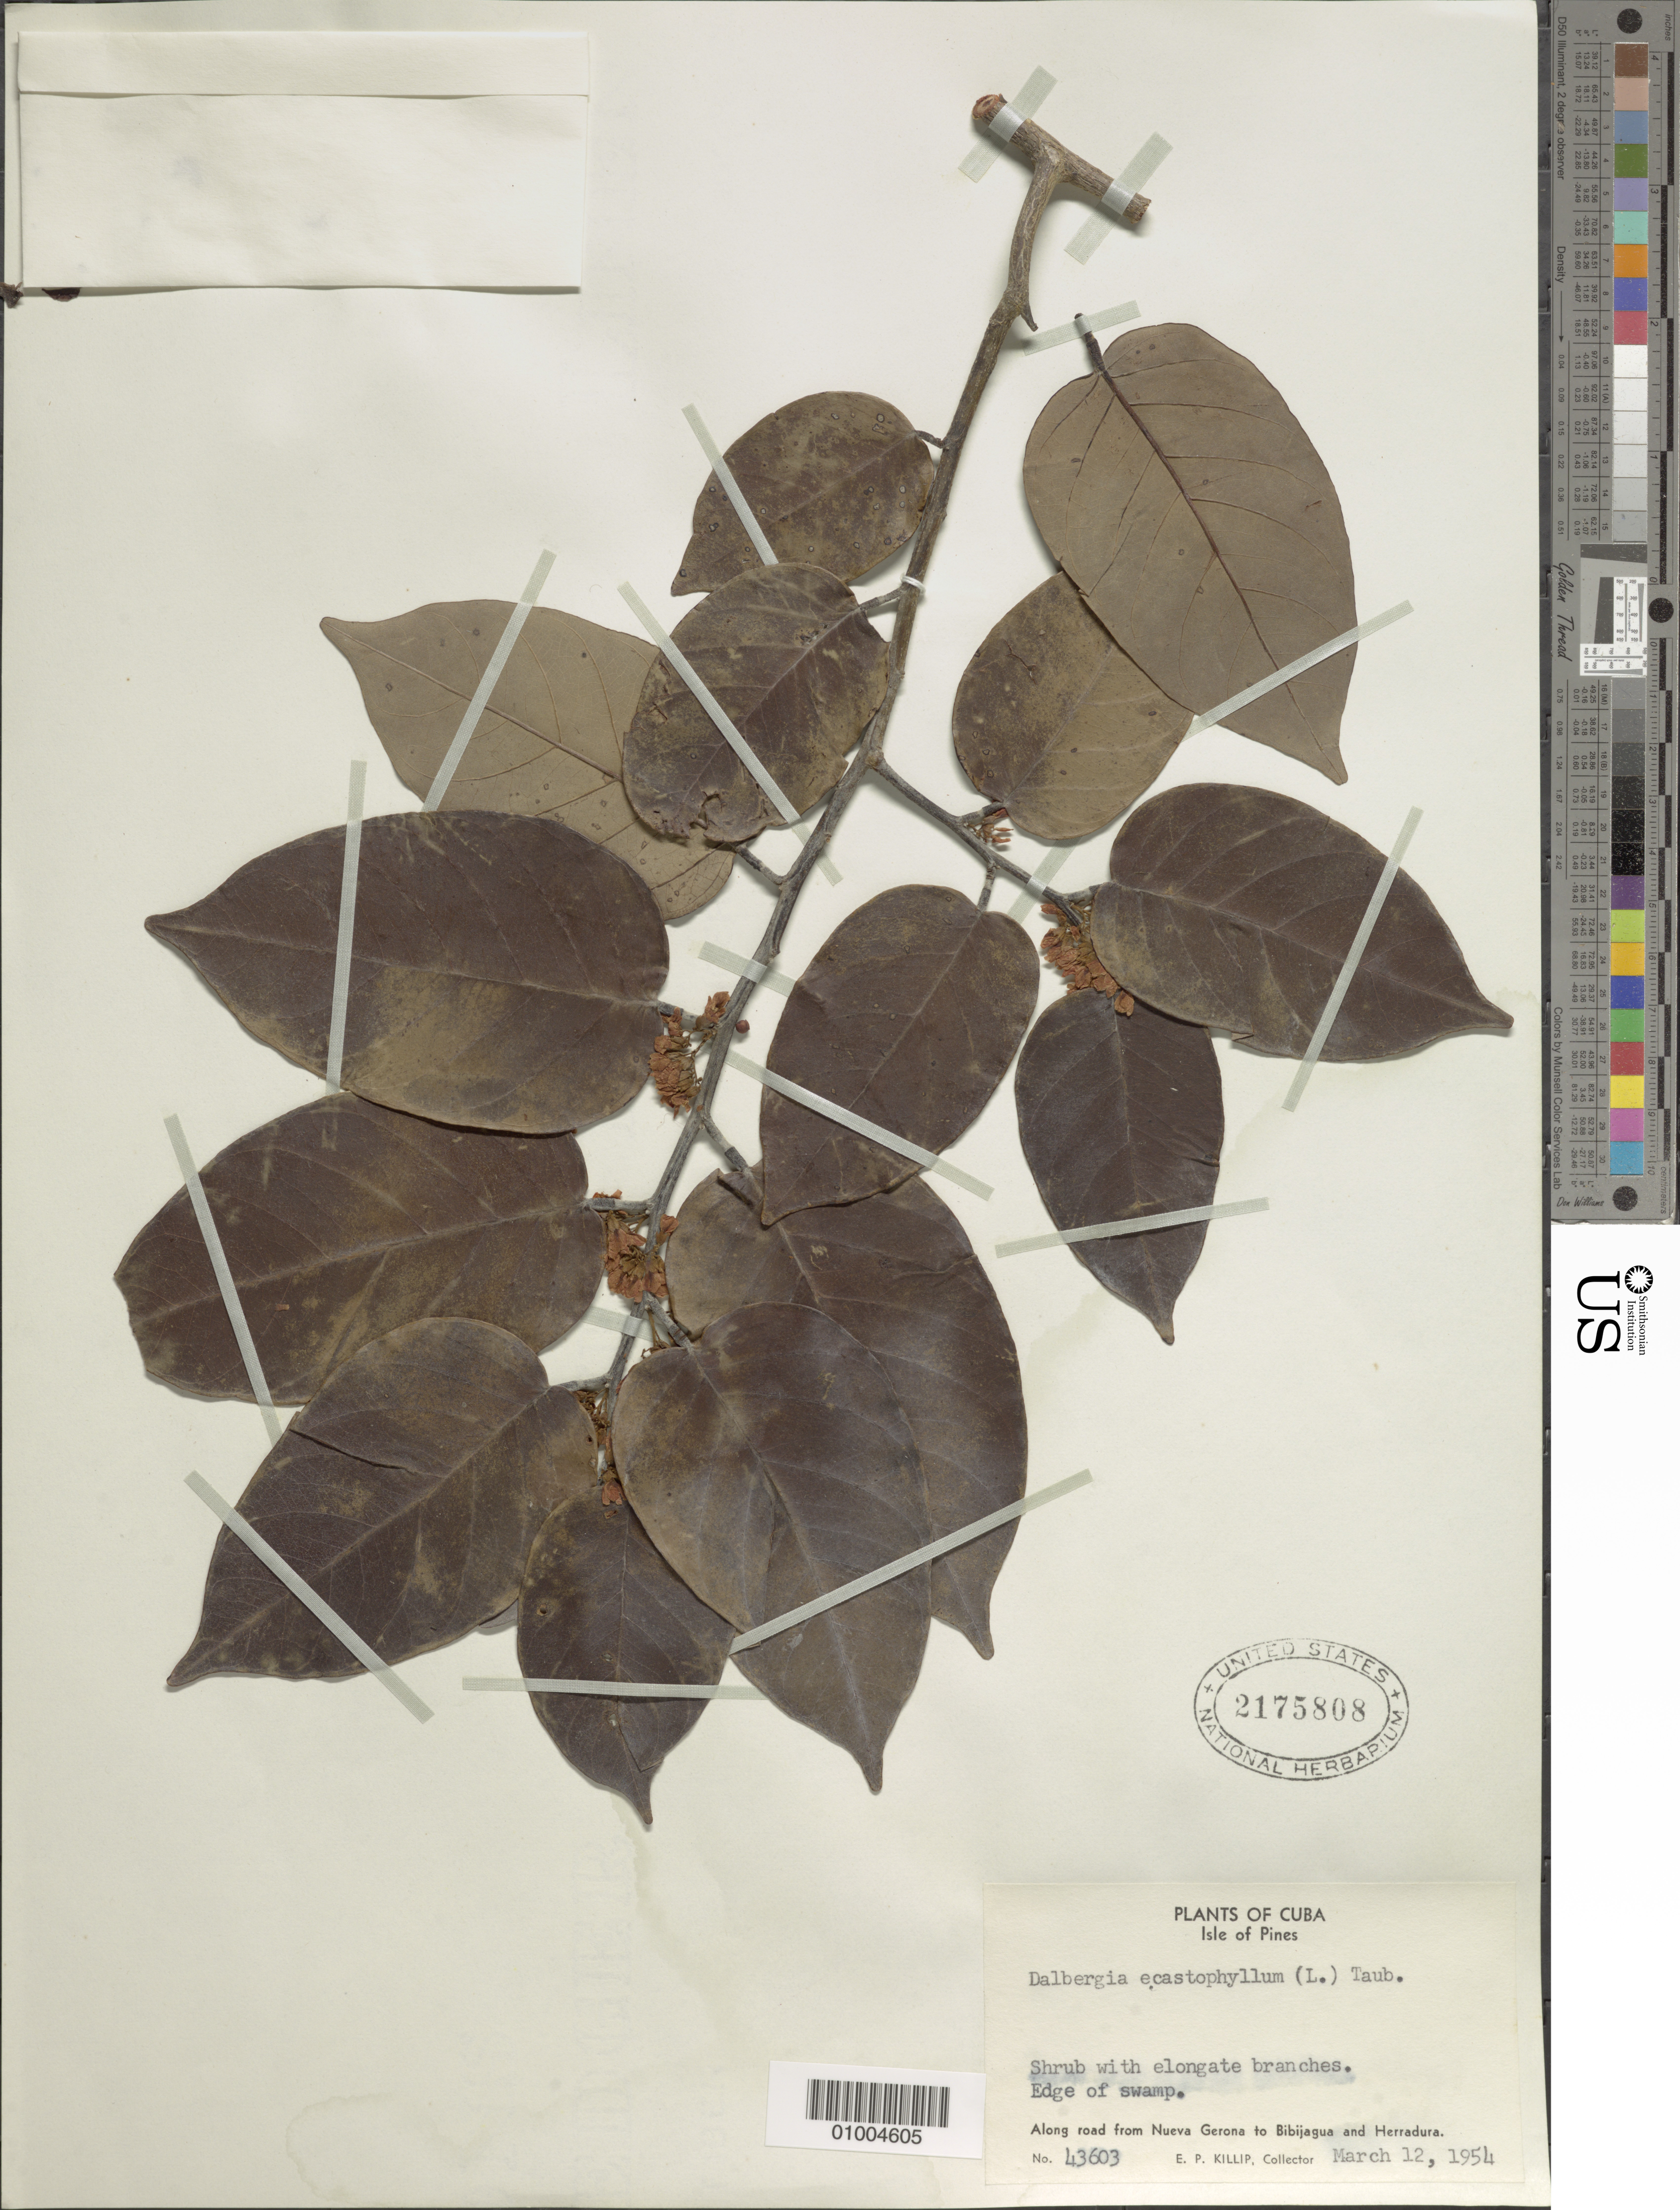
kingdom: Plantae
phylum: Tracheophyta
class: Magnoliopsida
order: Fabales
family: Fabaceae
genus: Dalbergia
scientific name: Dalbergia ecastaphyllum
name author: (L.) Taub.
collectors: E. P. Killip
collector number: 43609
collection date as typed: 12 Mar 1954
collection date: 1954-03-12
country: Cuba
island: Isla de la Juventud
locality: Shrub with elongate branches Edge of swamp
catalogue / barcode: US 2175808